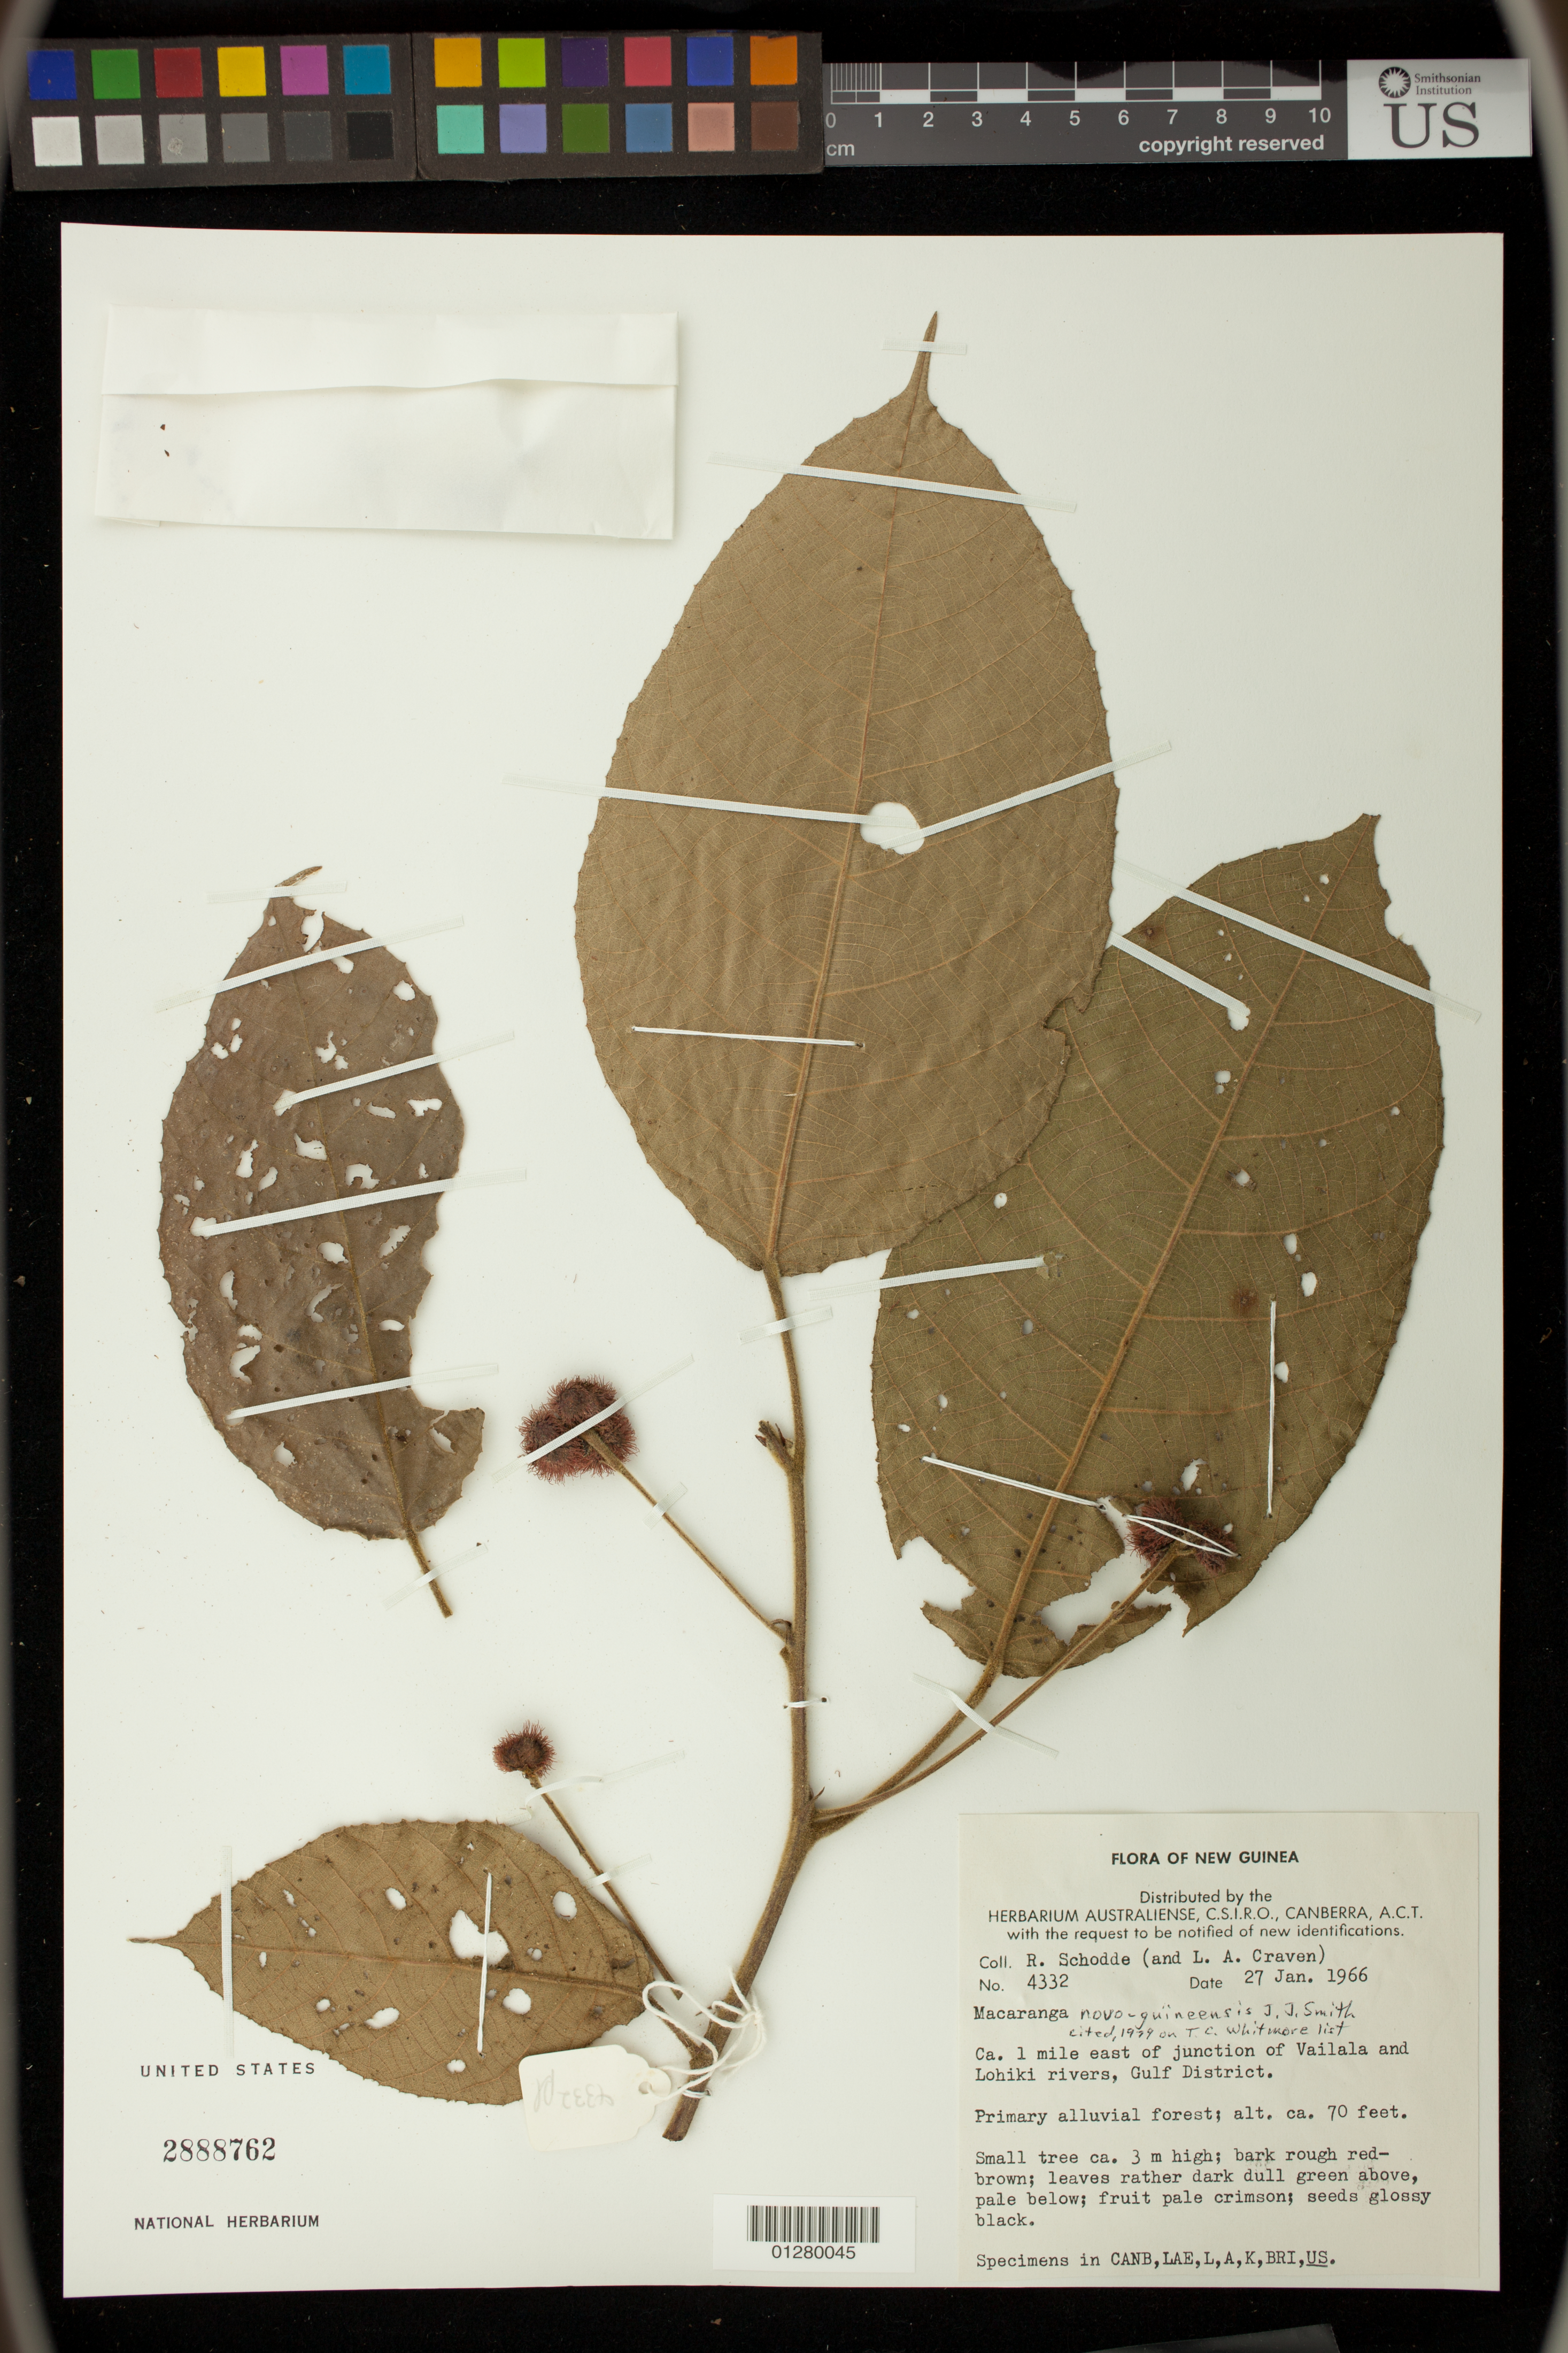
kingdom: Plantae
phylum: Tracheophyta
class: Magnoliopsida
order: Malpighiales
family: Euphorbiaceae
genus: Macaranga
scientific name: Macaranga novoguineensis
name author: J.J. Sm.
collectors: R. Schodde & L. A. Craven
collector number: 4332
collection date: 1966-01-27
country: Papua New Guinea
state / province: Gulf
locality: Ca. 1 mile east of junction of Vailala and Lohiki rivers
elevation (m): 21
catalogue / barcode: US 2888762